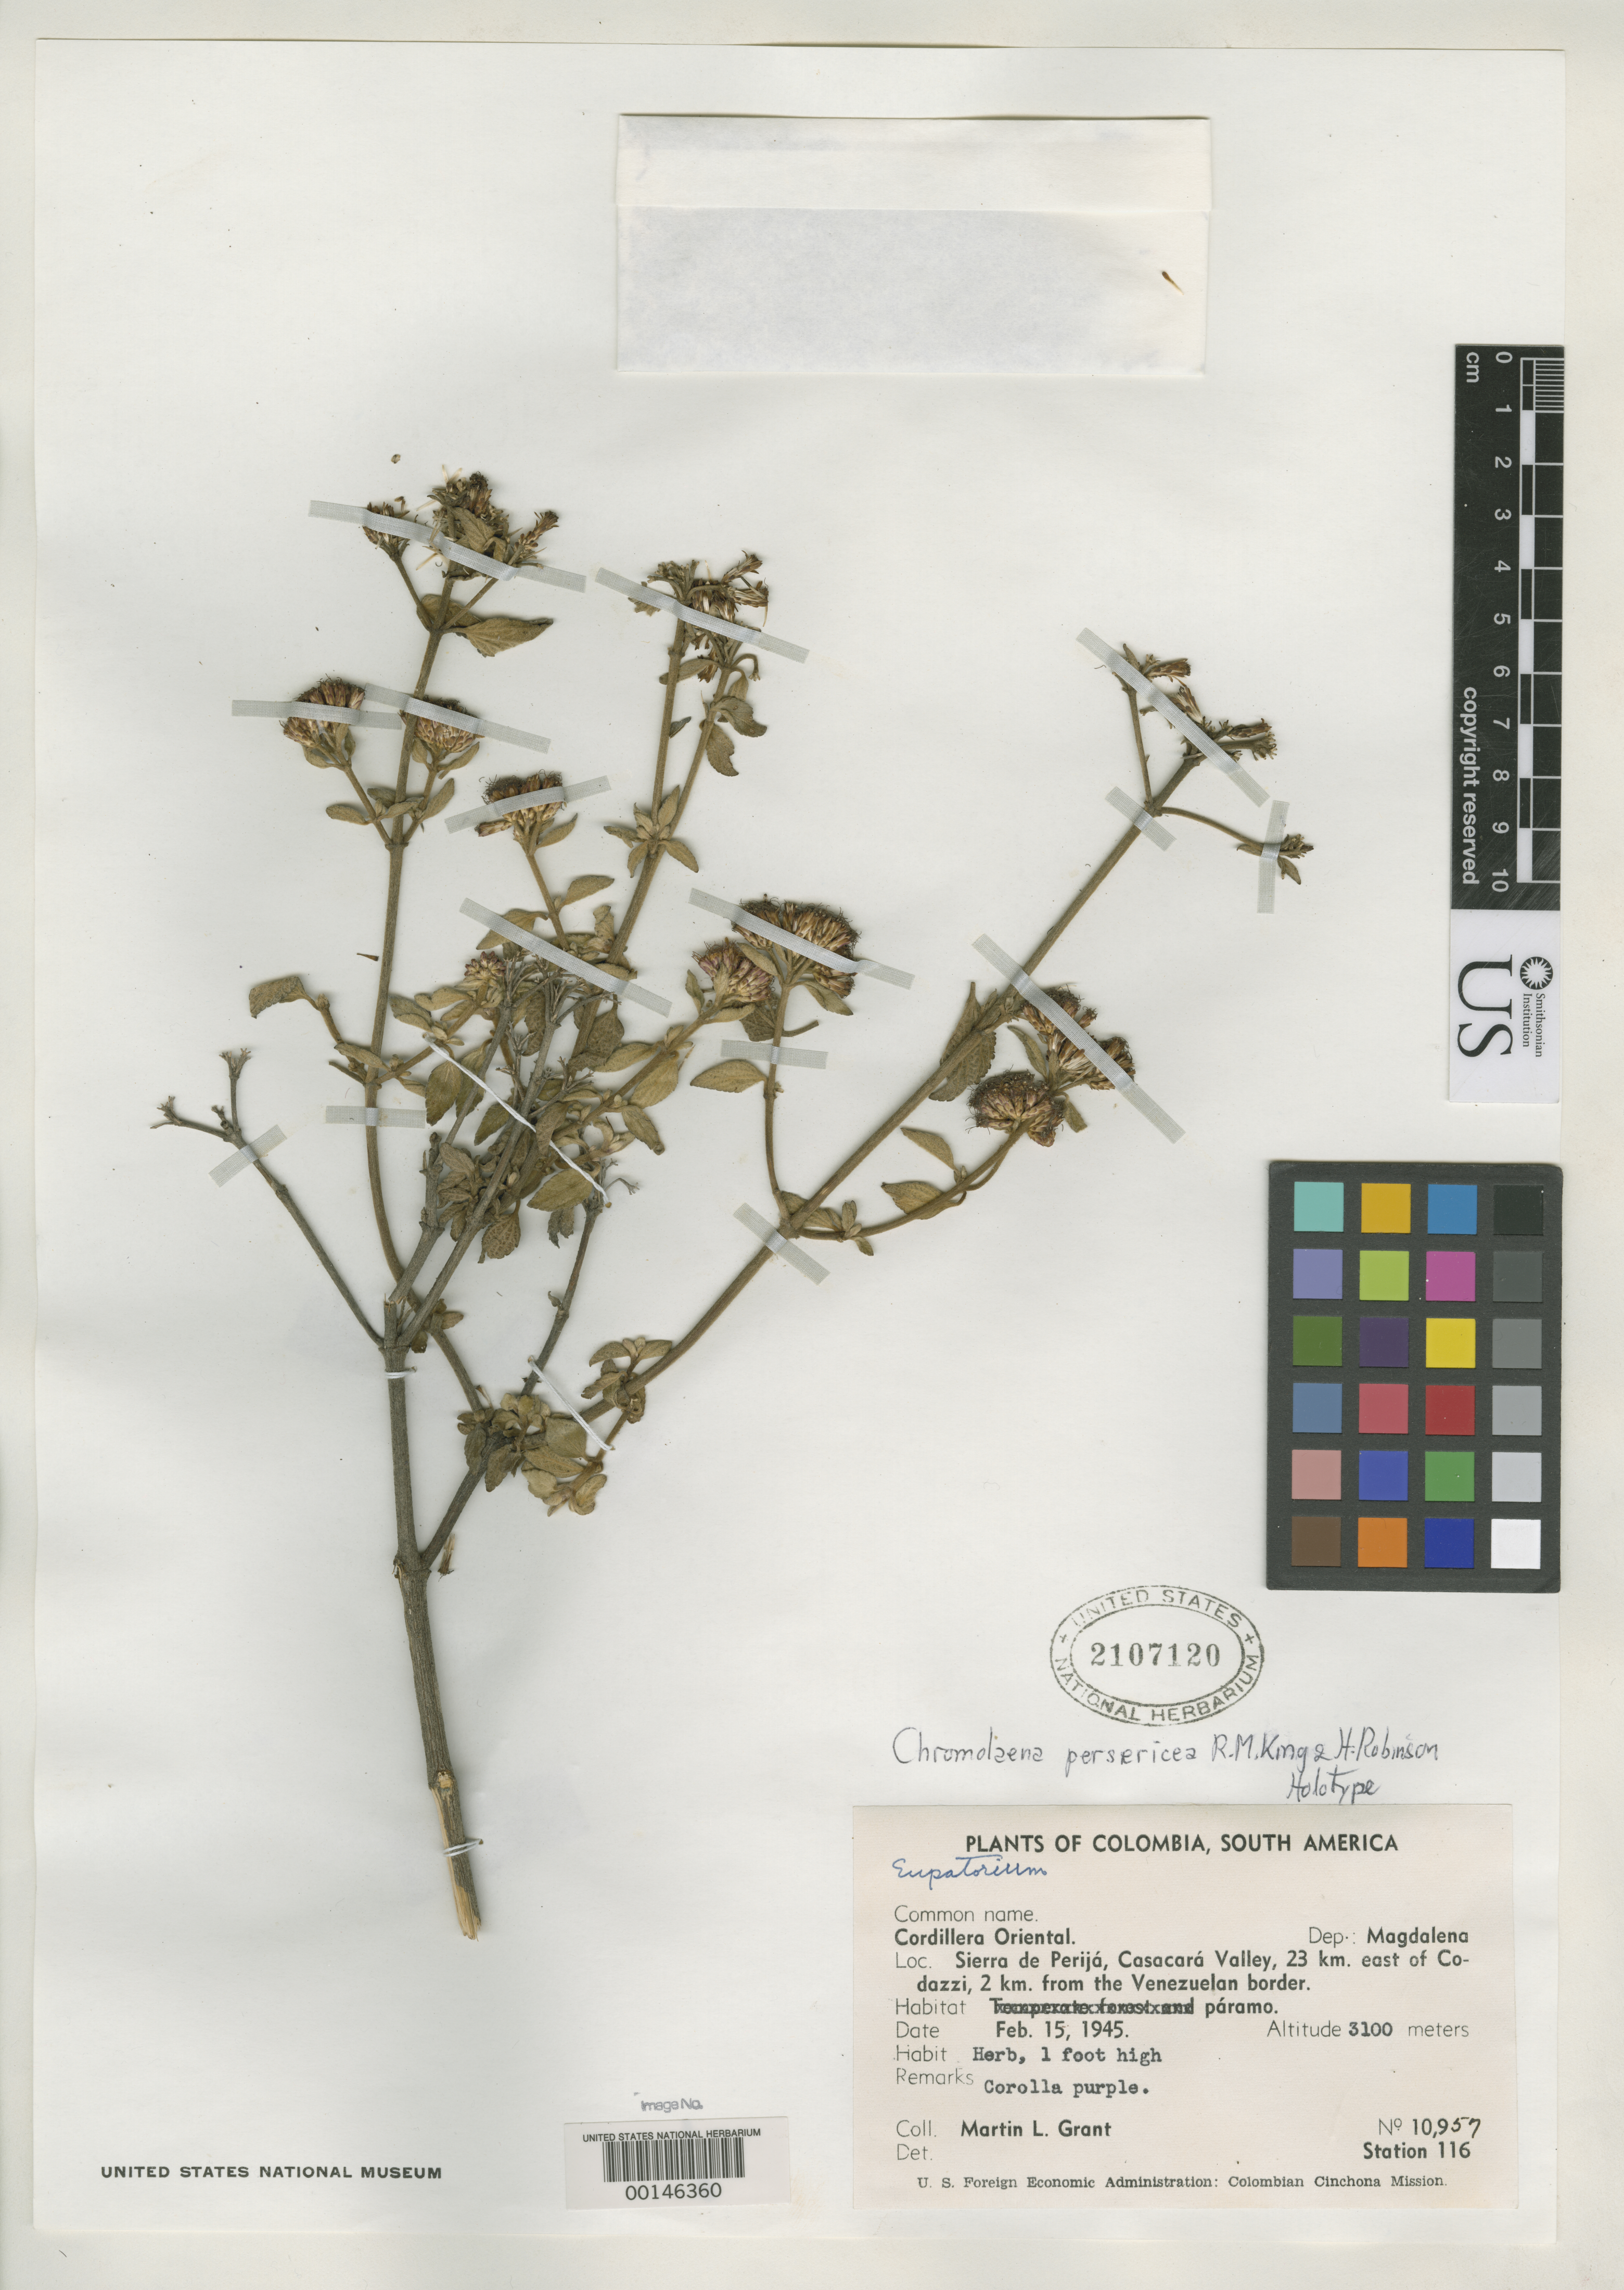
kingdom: Plantae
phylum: Tracheophyta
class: Magnoliopsida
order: Asterales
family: Asteraceae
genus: Chromolaena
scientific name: Chromolaena persericea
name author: R.M. King & H. Rob.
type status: Holotype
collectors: M. L. Grant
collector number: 10957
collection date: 1945-02-15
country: Colombia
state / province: Magdalena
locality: Cordillera Oriental. Sierra de Perijá, Casacará Valley, 23 km east of Codazzi, 2 km from the Venezuelan border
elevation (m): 3100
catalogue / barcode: US 2107120